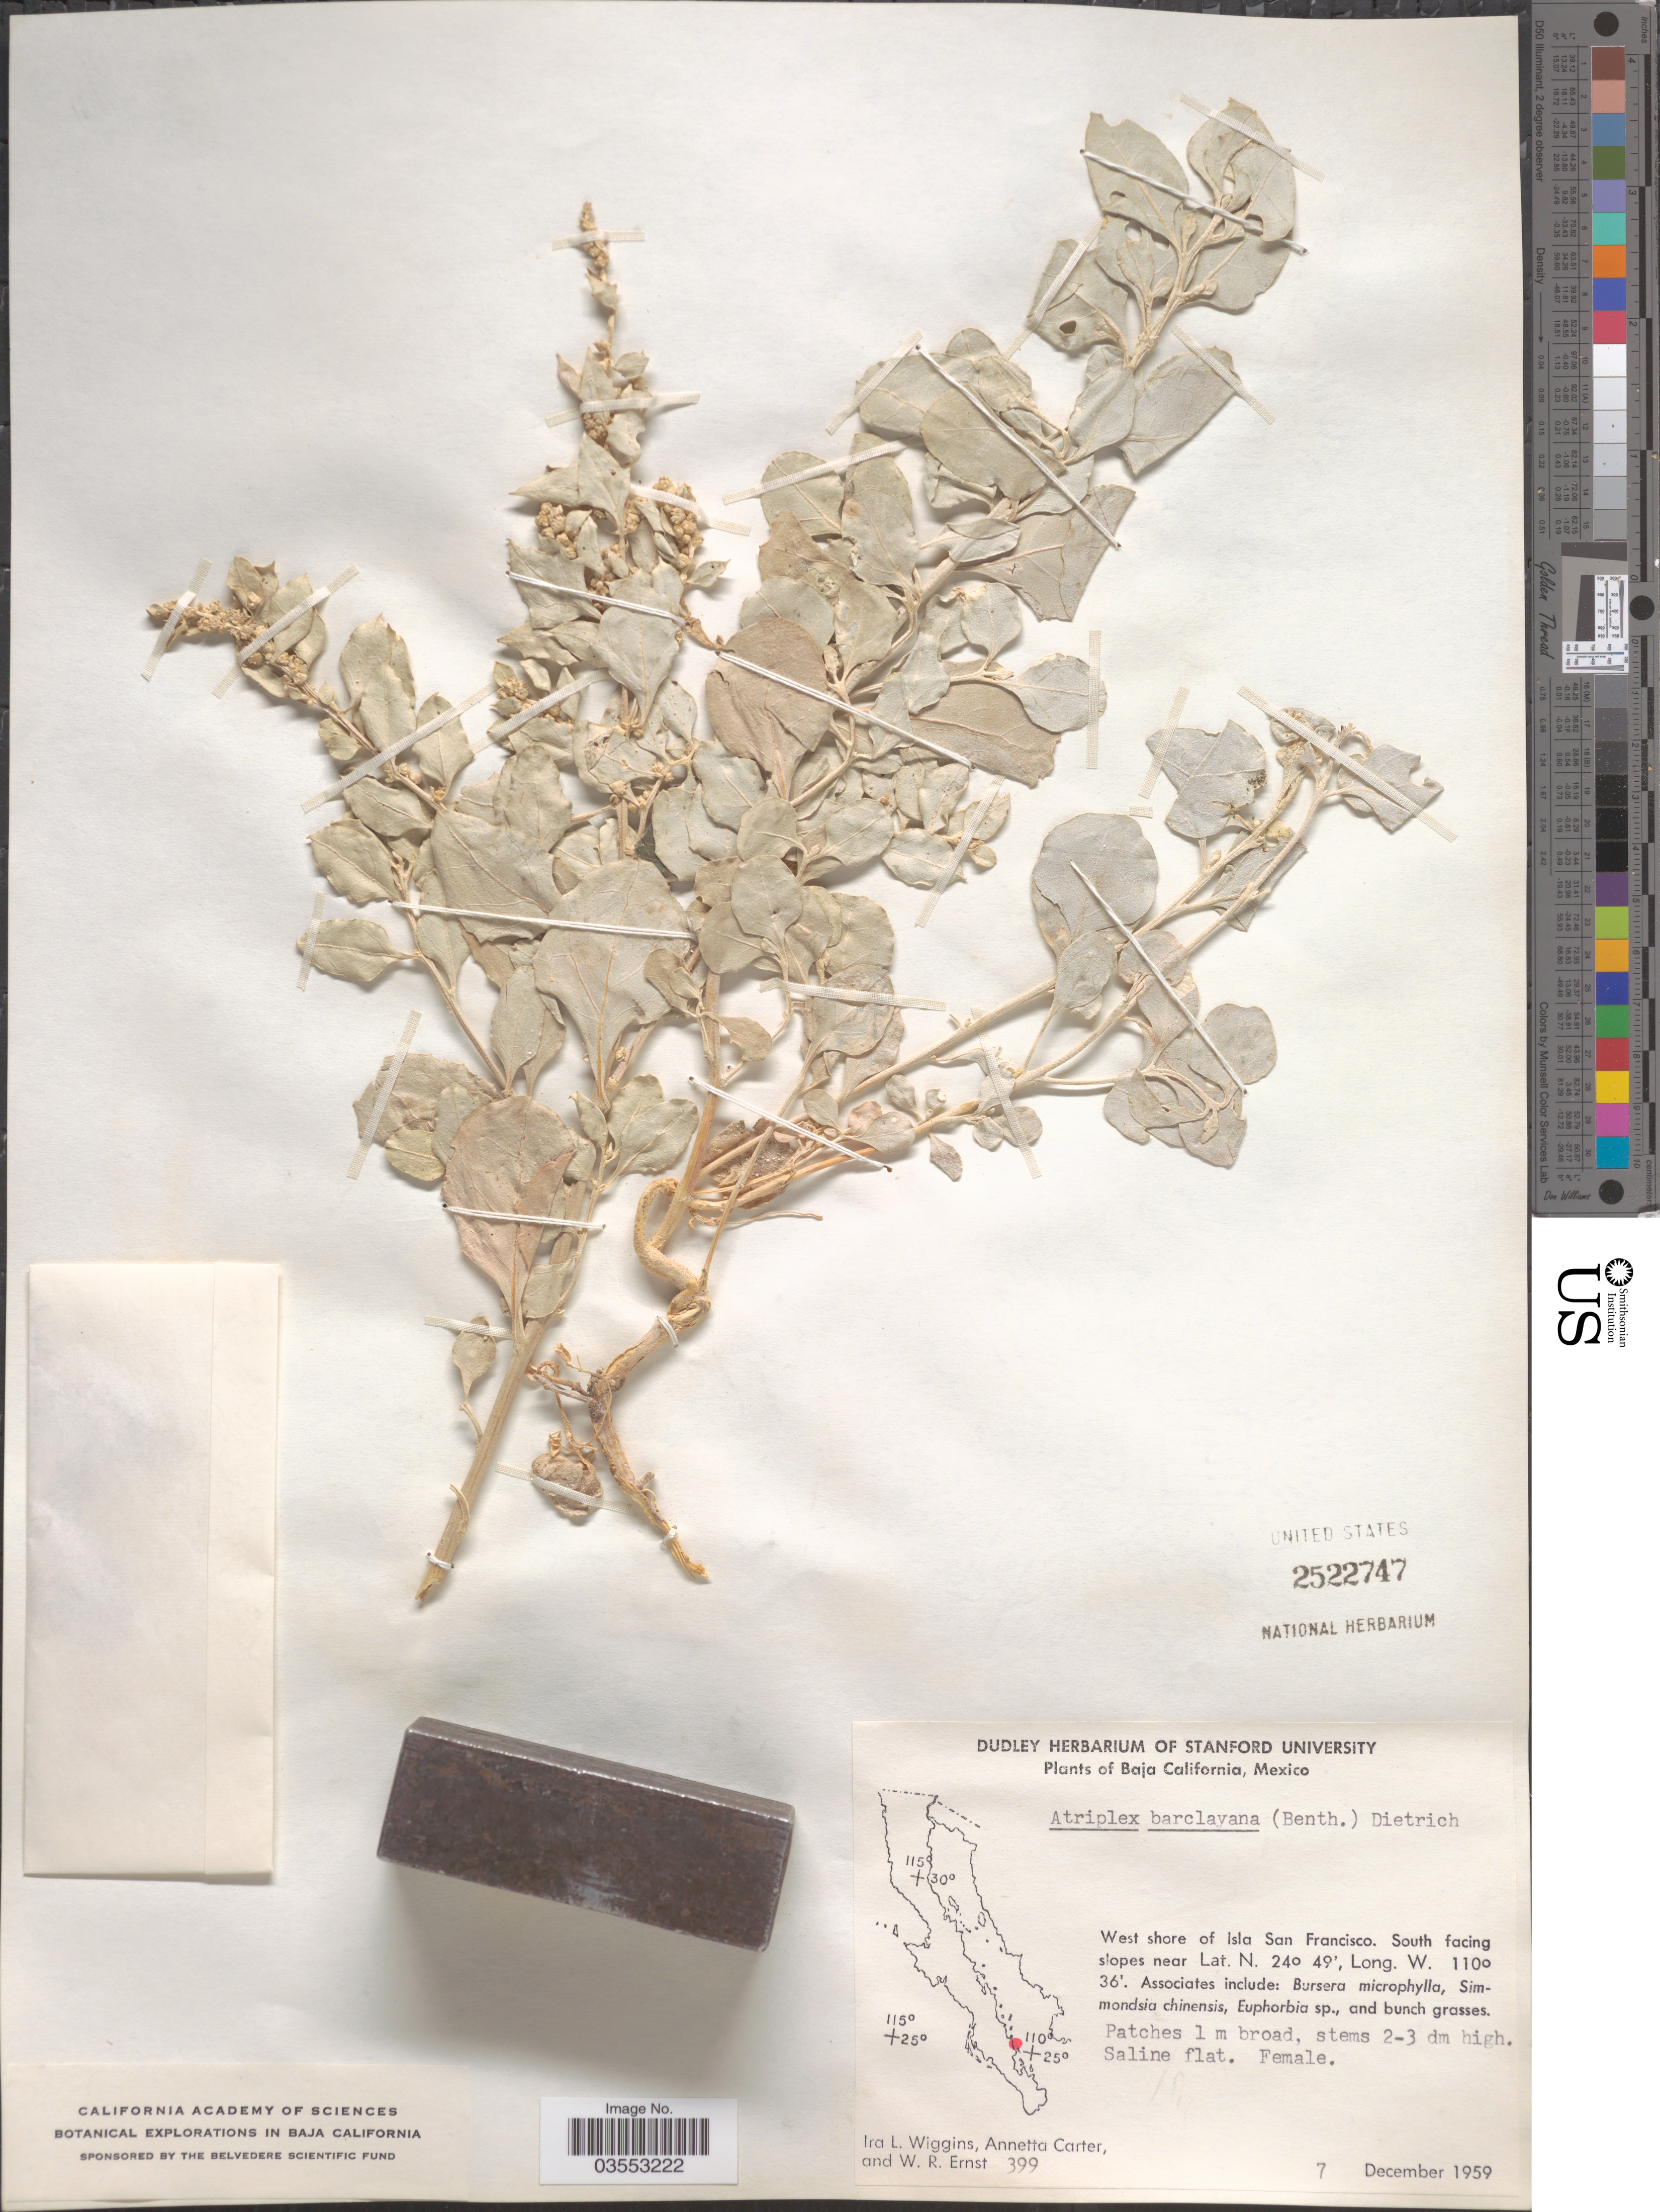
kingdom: Plantae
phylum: Tracheophyta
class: Magnoliopsida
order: Caryophyllales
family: Amaranthaceae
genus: Atriplex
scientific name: Atriplex barclayana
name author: (Benth.) D. Dietr.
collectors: I. L. Wiggins & A. Carter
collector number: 399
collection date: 1959-12-07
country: Mexico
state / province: Baja California Sur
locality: West shore of Isla San Francisco. South gacing slopes near.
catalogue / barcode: US 2522747